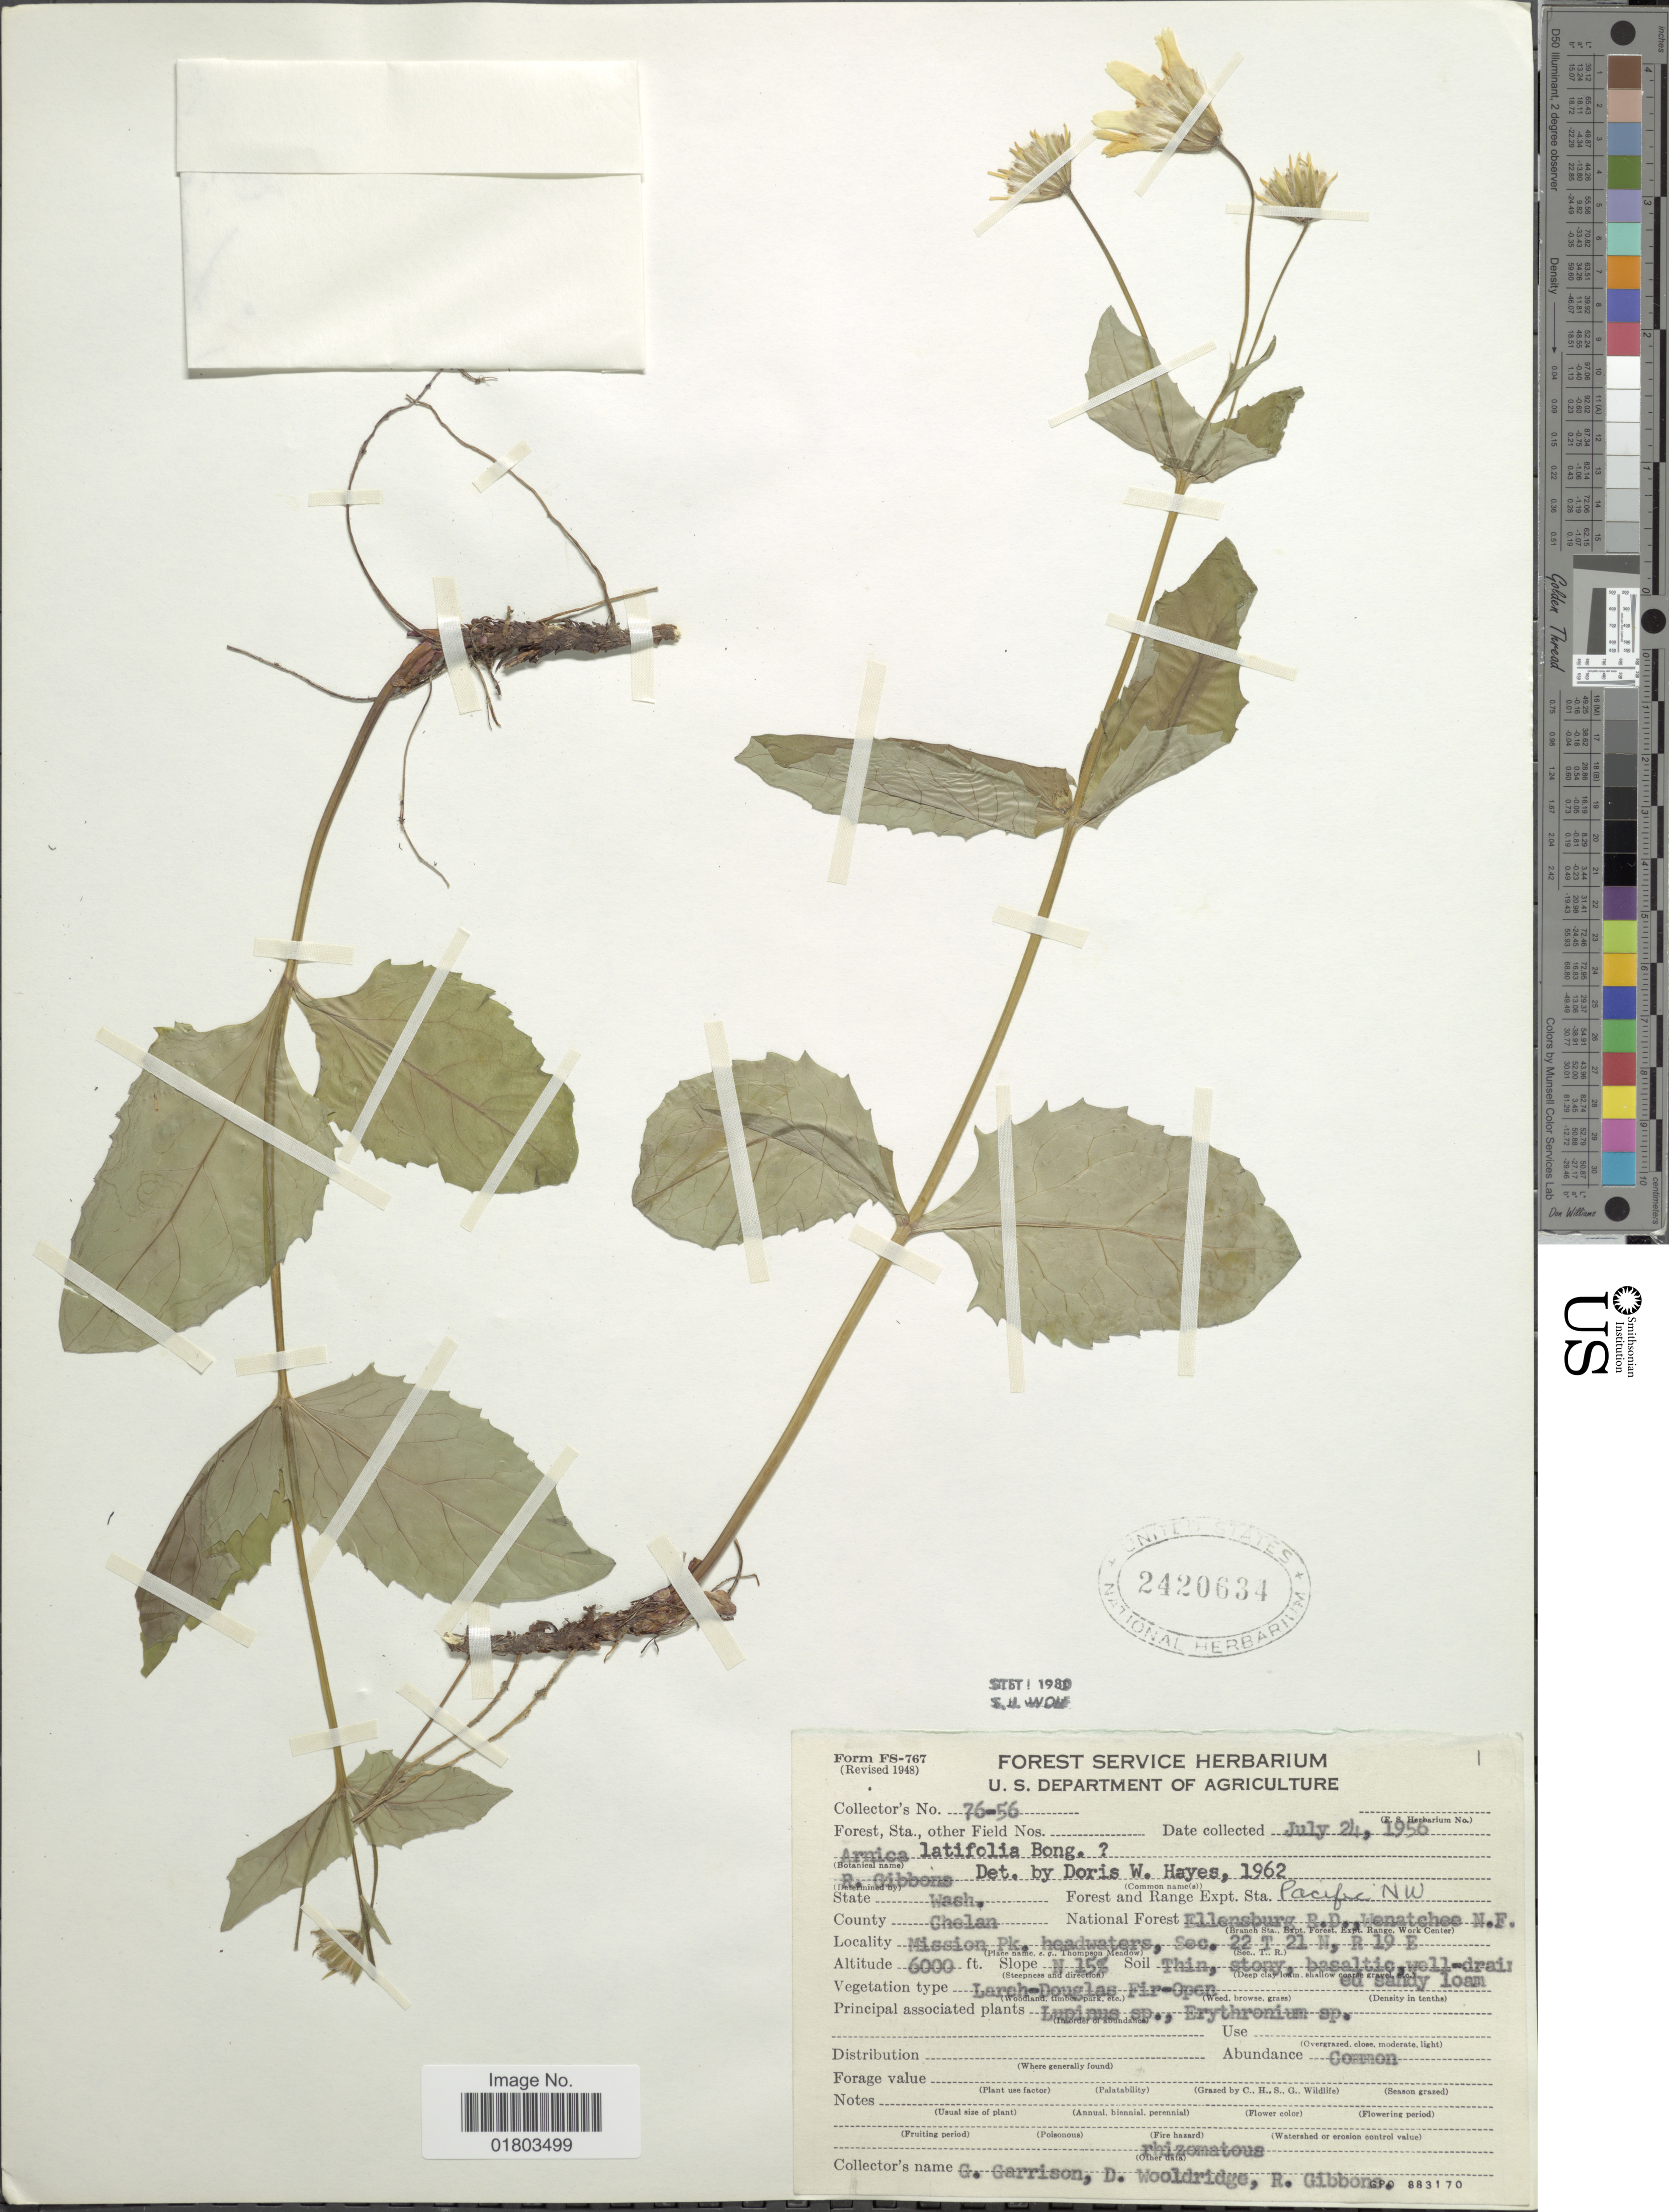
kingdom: Plantae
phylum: Tracheophyta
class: Magnoliopsida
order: Asterales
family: Asteraceae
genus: Arnica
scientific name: Arnica latifolia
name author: Bong.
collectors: G. Garrison, D. Wooldridge & R. Gibbons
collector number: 76-56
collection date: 1956-07-24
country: United States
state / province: Washington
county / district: Chelan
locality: Pacific NW, Ciunty Chelan, Ellensburg B.D. Wenatchee N.F., Mission Pk. headwaters, Sec. 22 T 21 N, R 19 E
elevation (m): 1829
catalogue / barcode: US 2420634